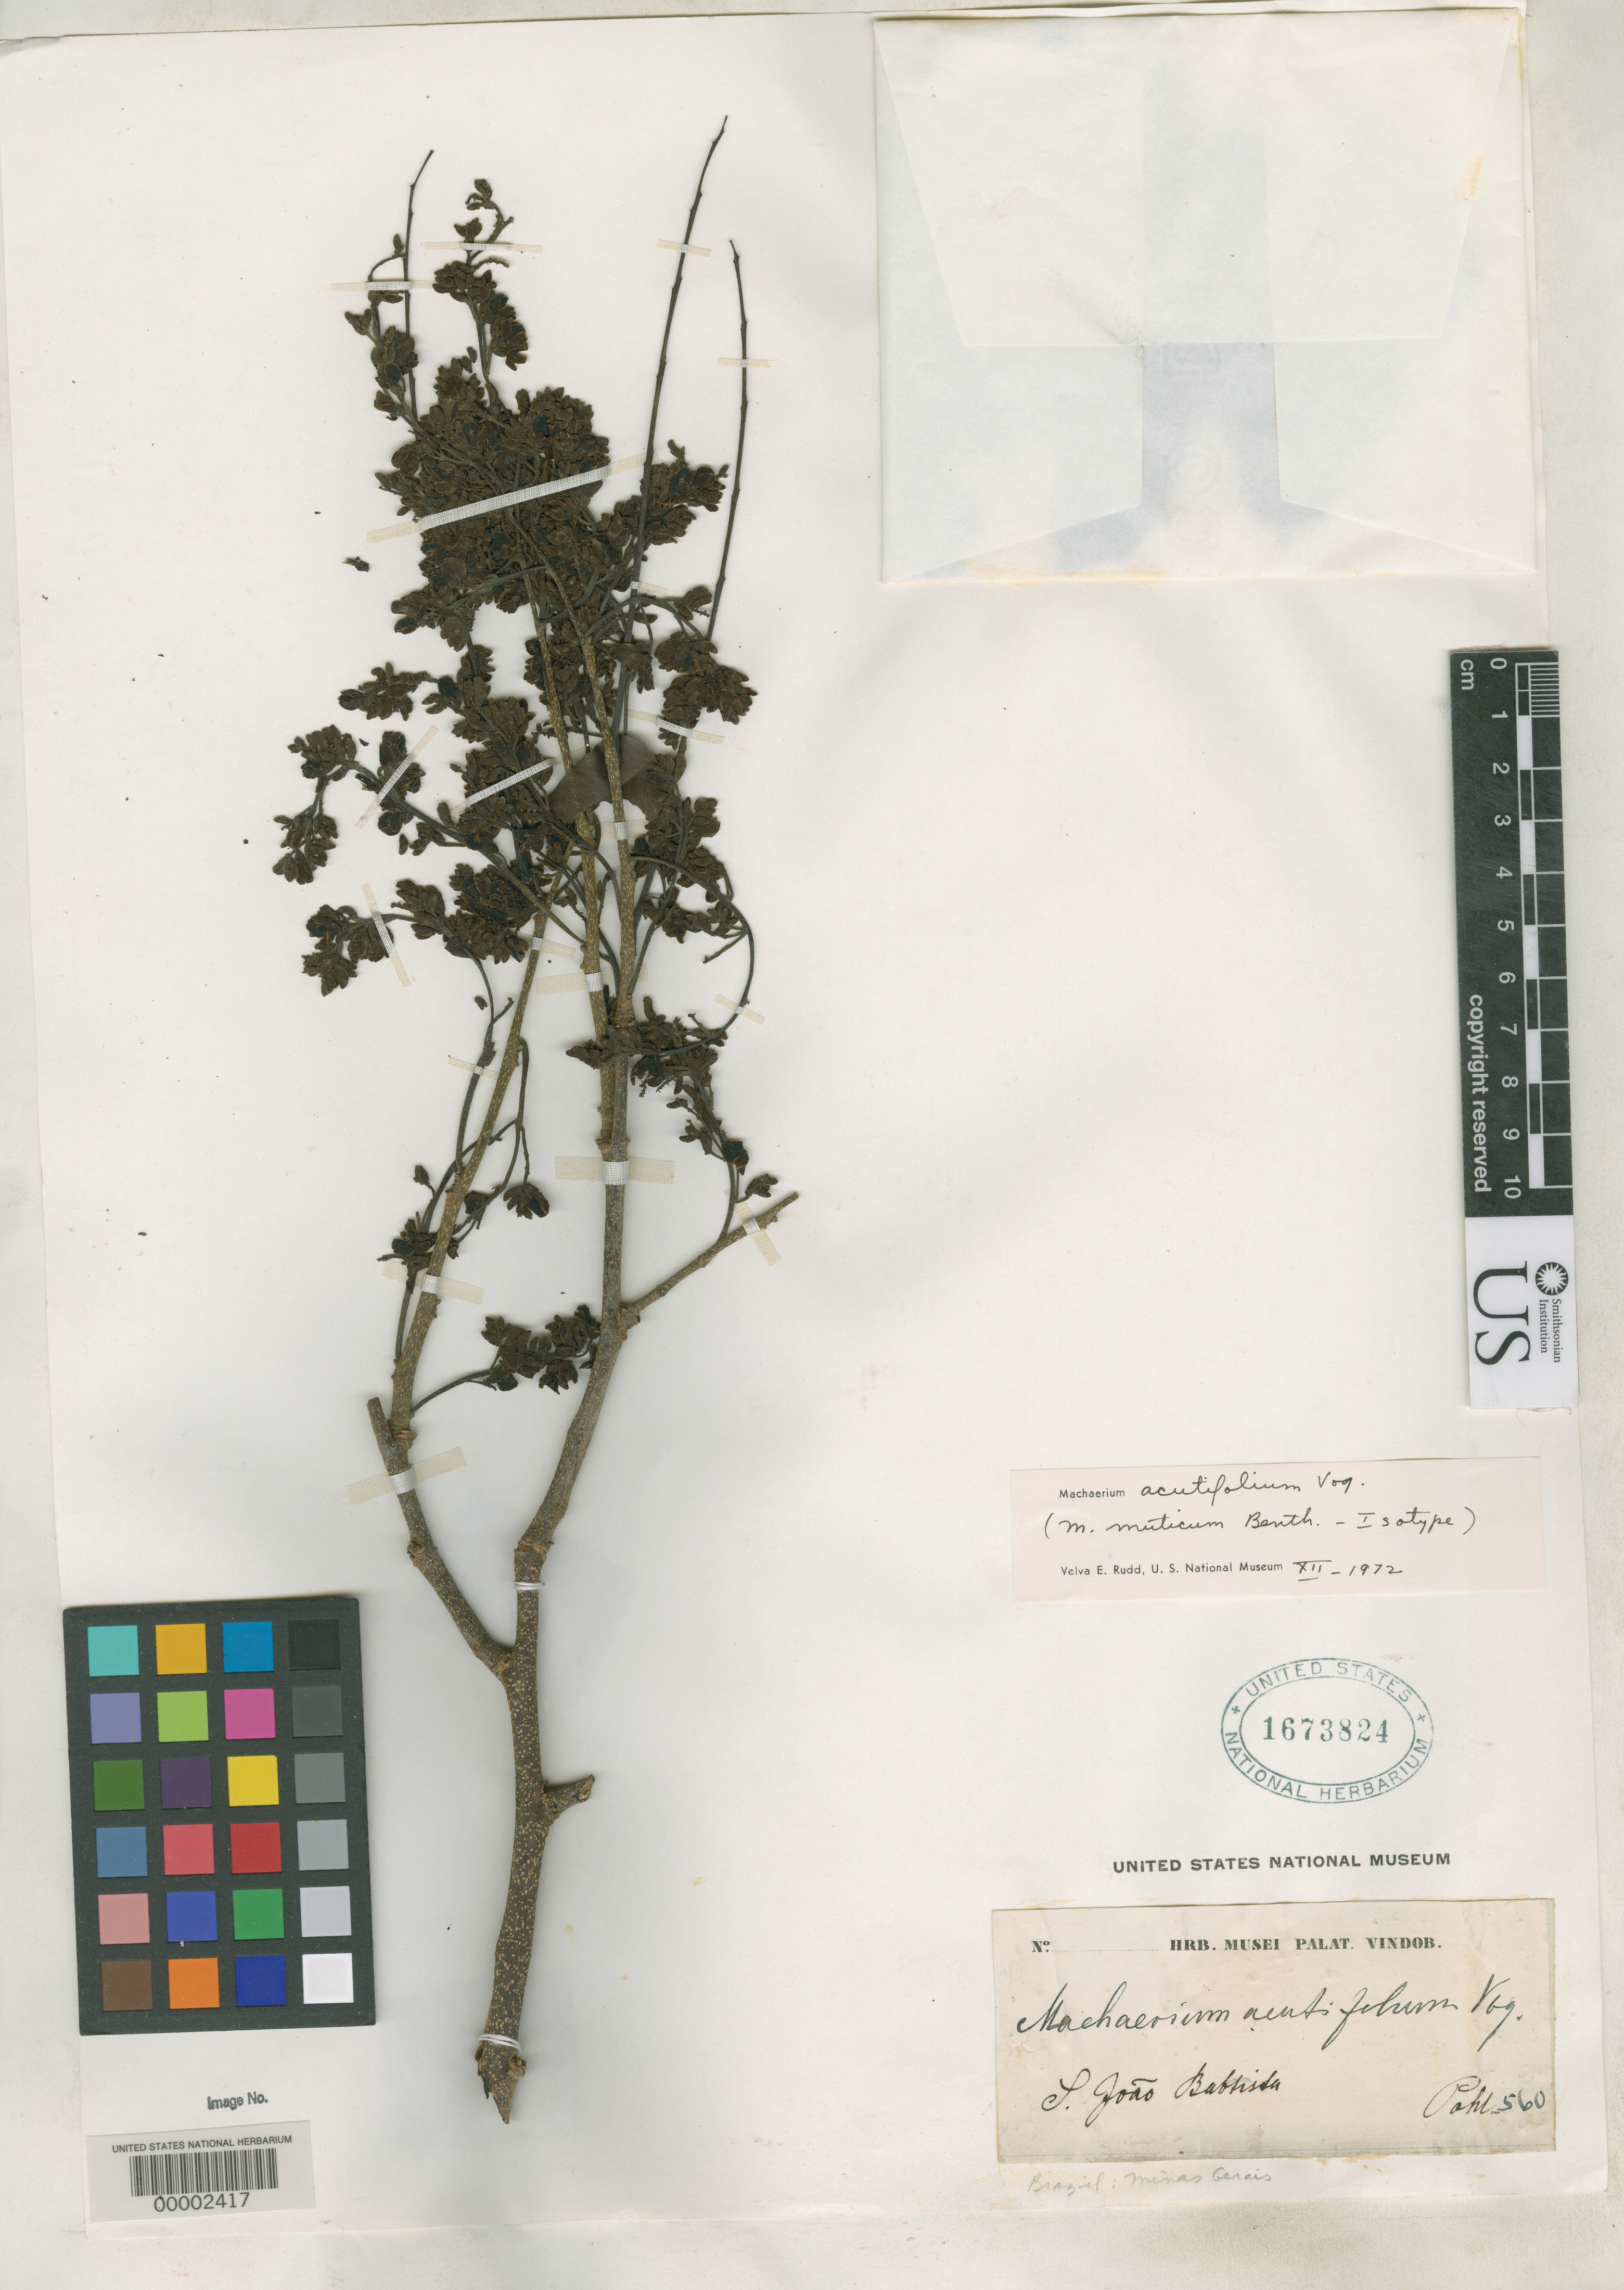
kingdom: Plantae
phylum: Tracheophyta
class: Magnoliopsida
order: Fabales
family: Fabaceae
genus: Machaerium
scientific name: Machaerium muticum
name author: Benth.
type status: Isotype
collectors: J. B. E. Pohl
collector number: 560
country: Brazil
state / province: Minas Gerais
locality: Sao Jao Batista.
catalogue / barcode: US 1673824